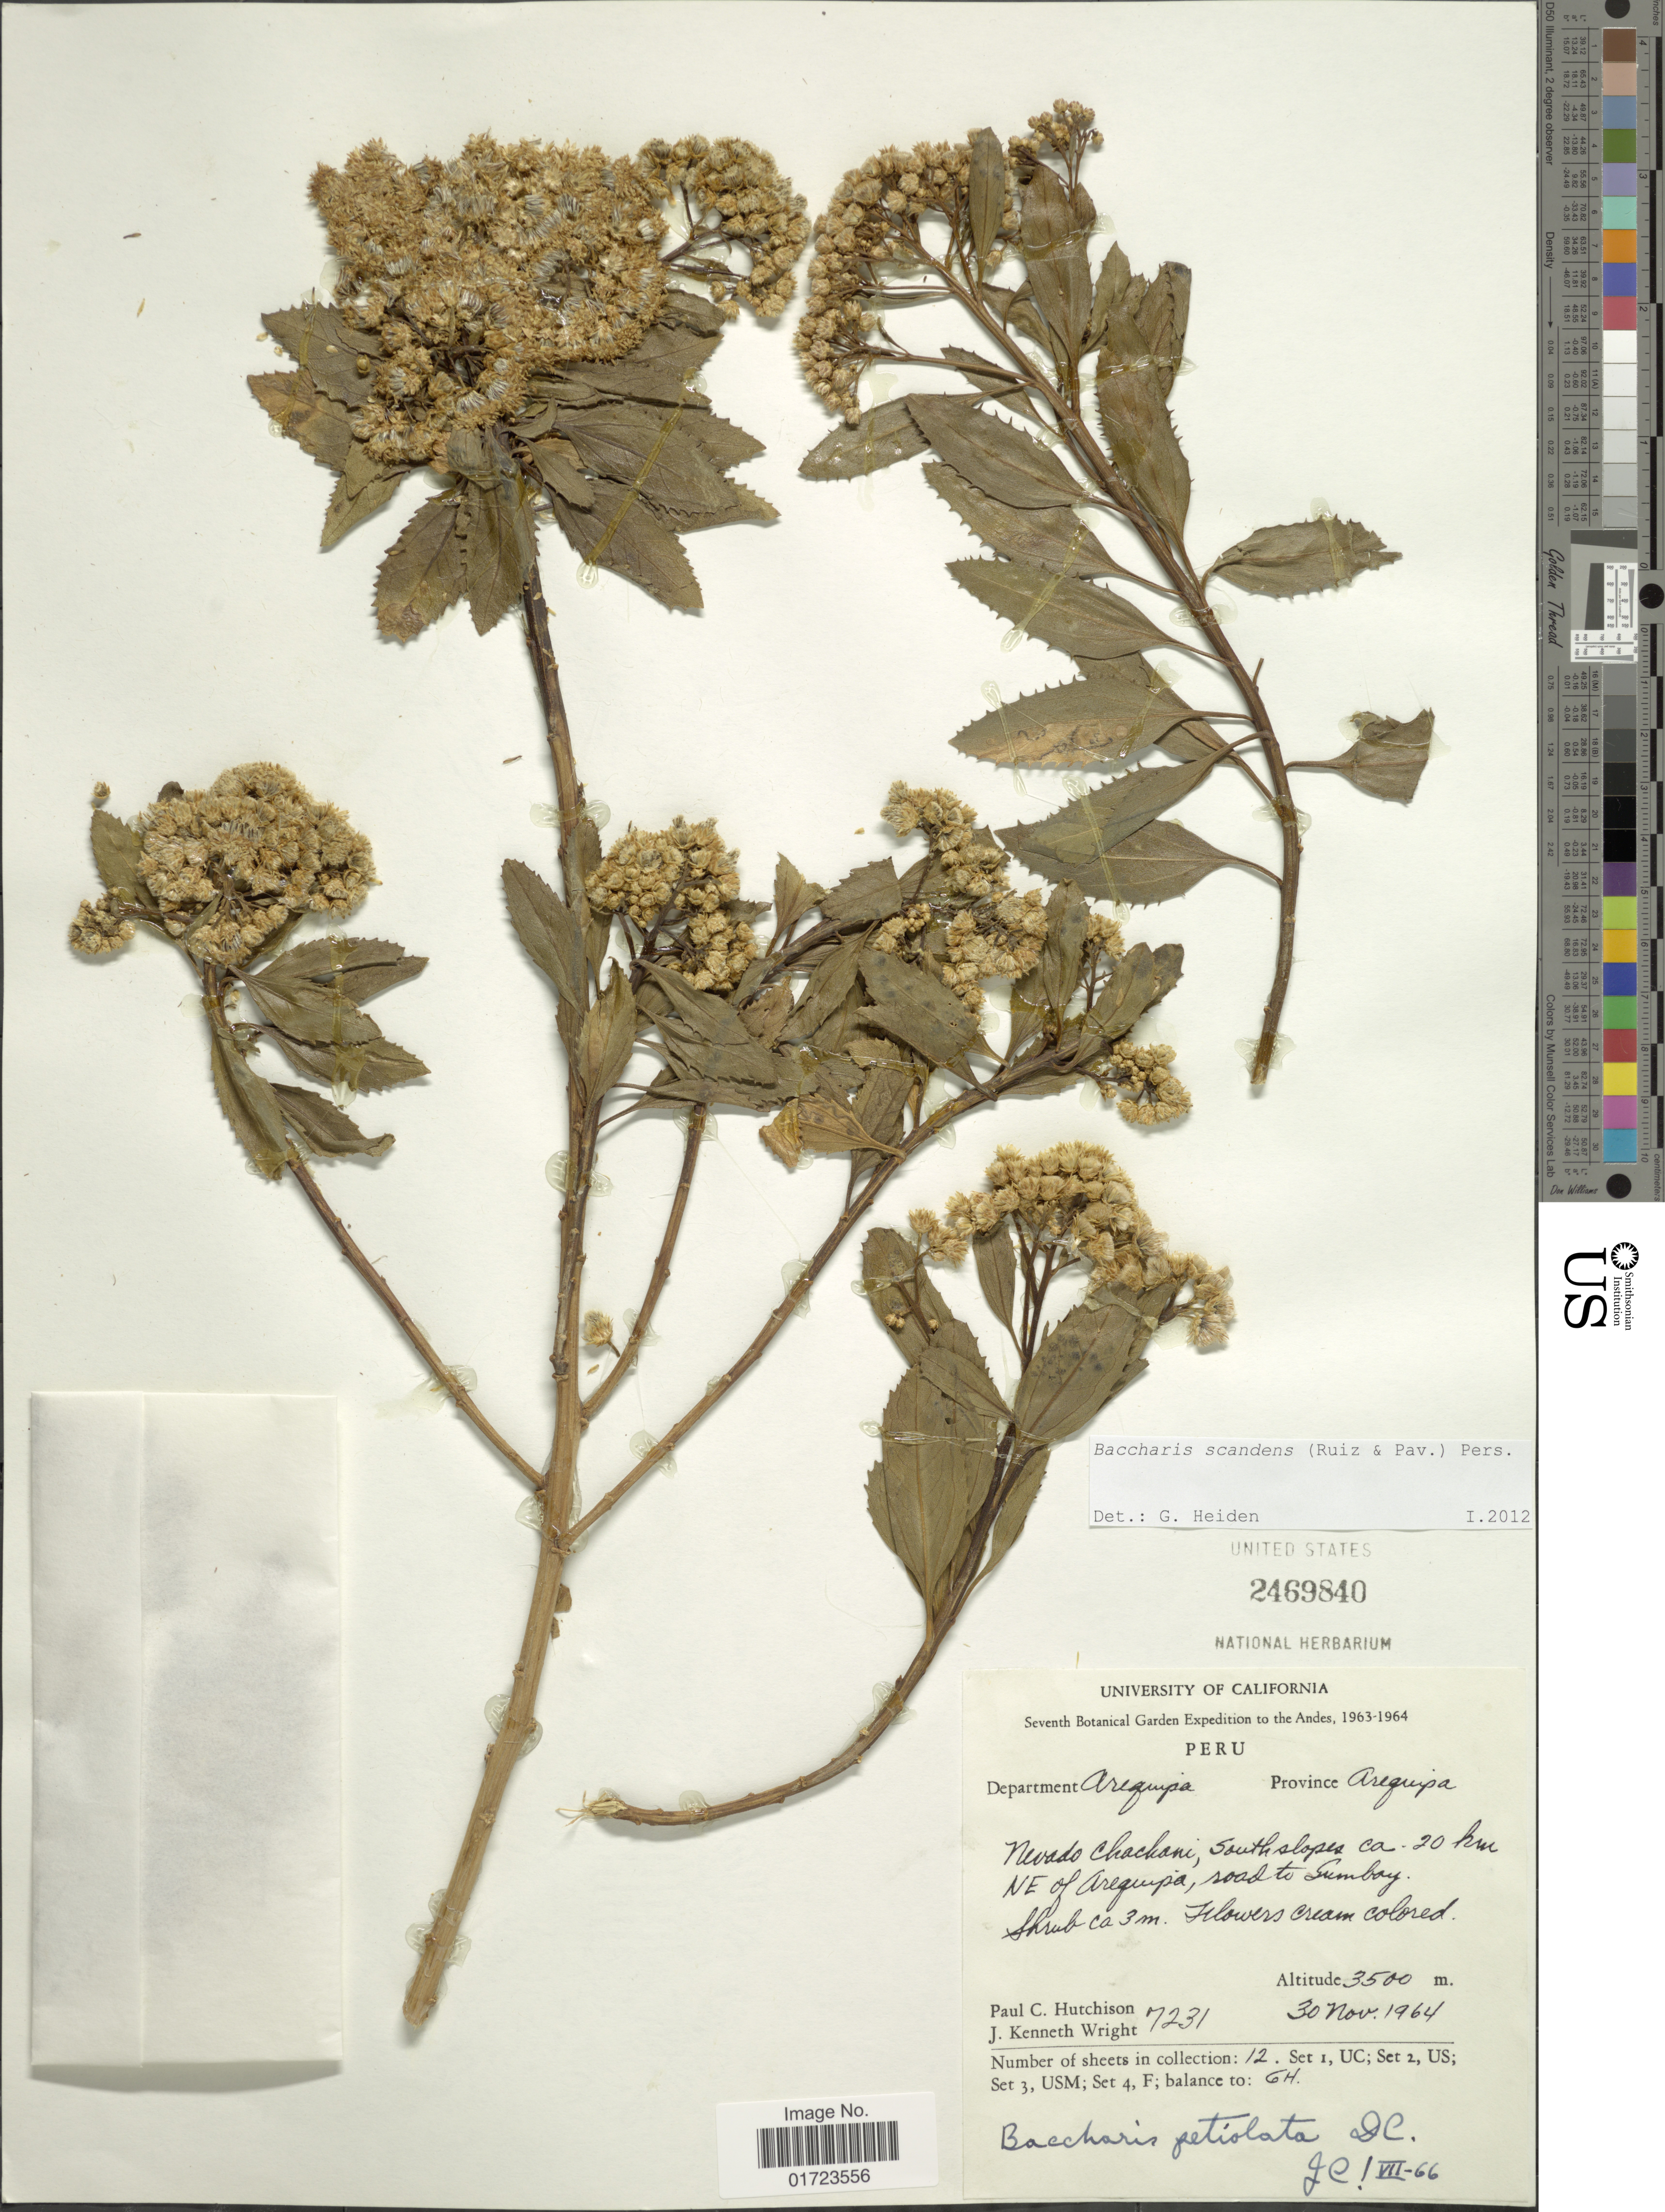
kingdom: Plantae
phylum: Tracheophyta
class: Magnoliopsida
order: Asterales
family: Asteraceae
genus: Baccharis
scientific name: Baccharis scandens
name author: (Ruiz & Pav.) Pers.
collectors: P. C. Hutchison & J. K. Wright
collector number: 7231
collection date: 1964-11-30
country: Peru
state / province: Arequipa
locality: Nevado Chachani, south slopes ca. 20 km. N.E. of Arequipa, road to Sumbay, Province Arequipa, Department Arequipa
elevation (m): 3500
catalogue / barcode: US 2469840